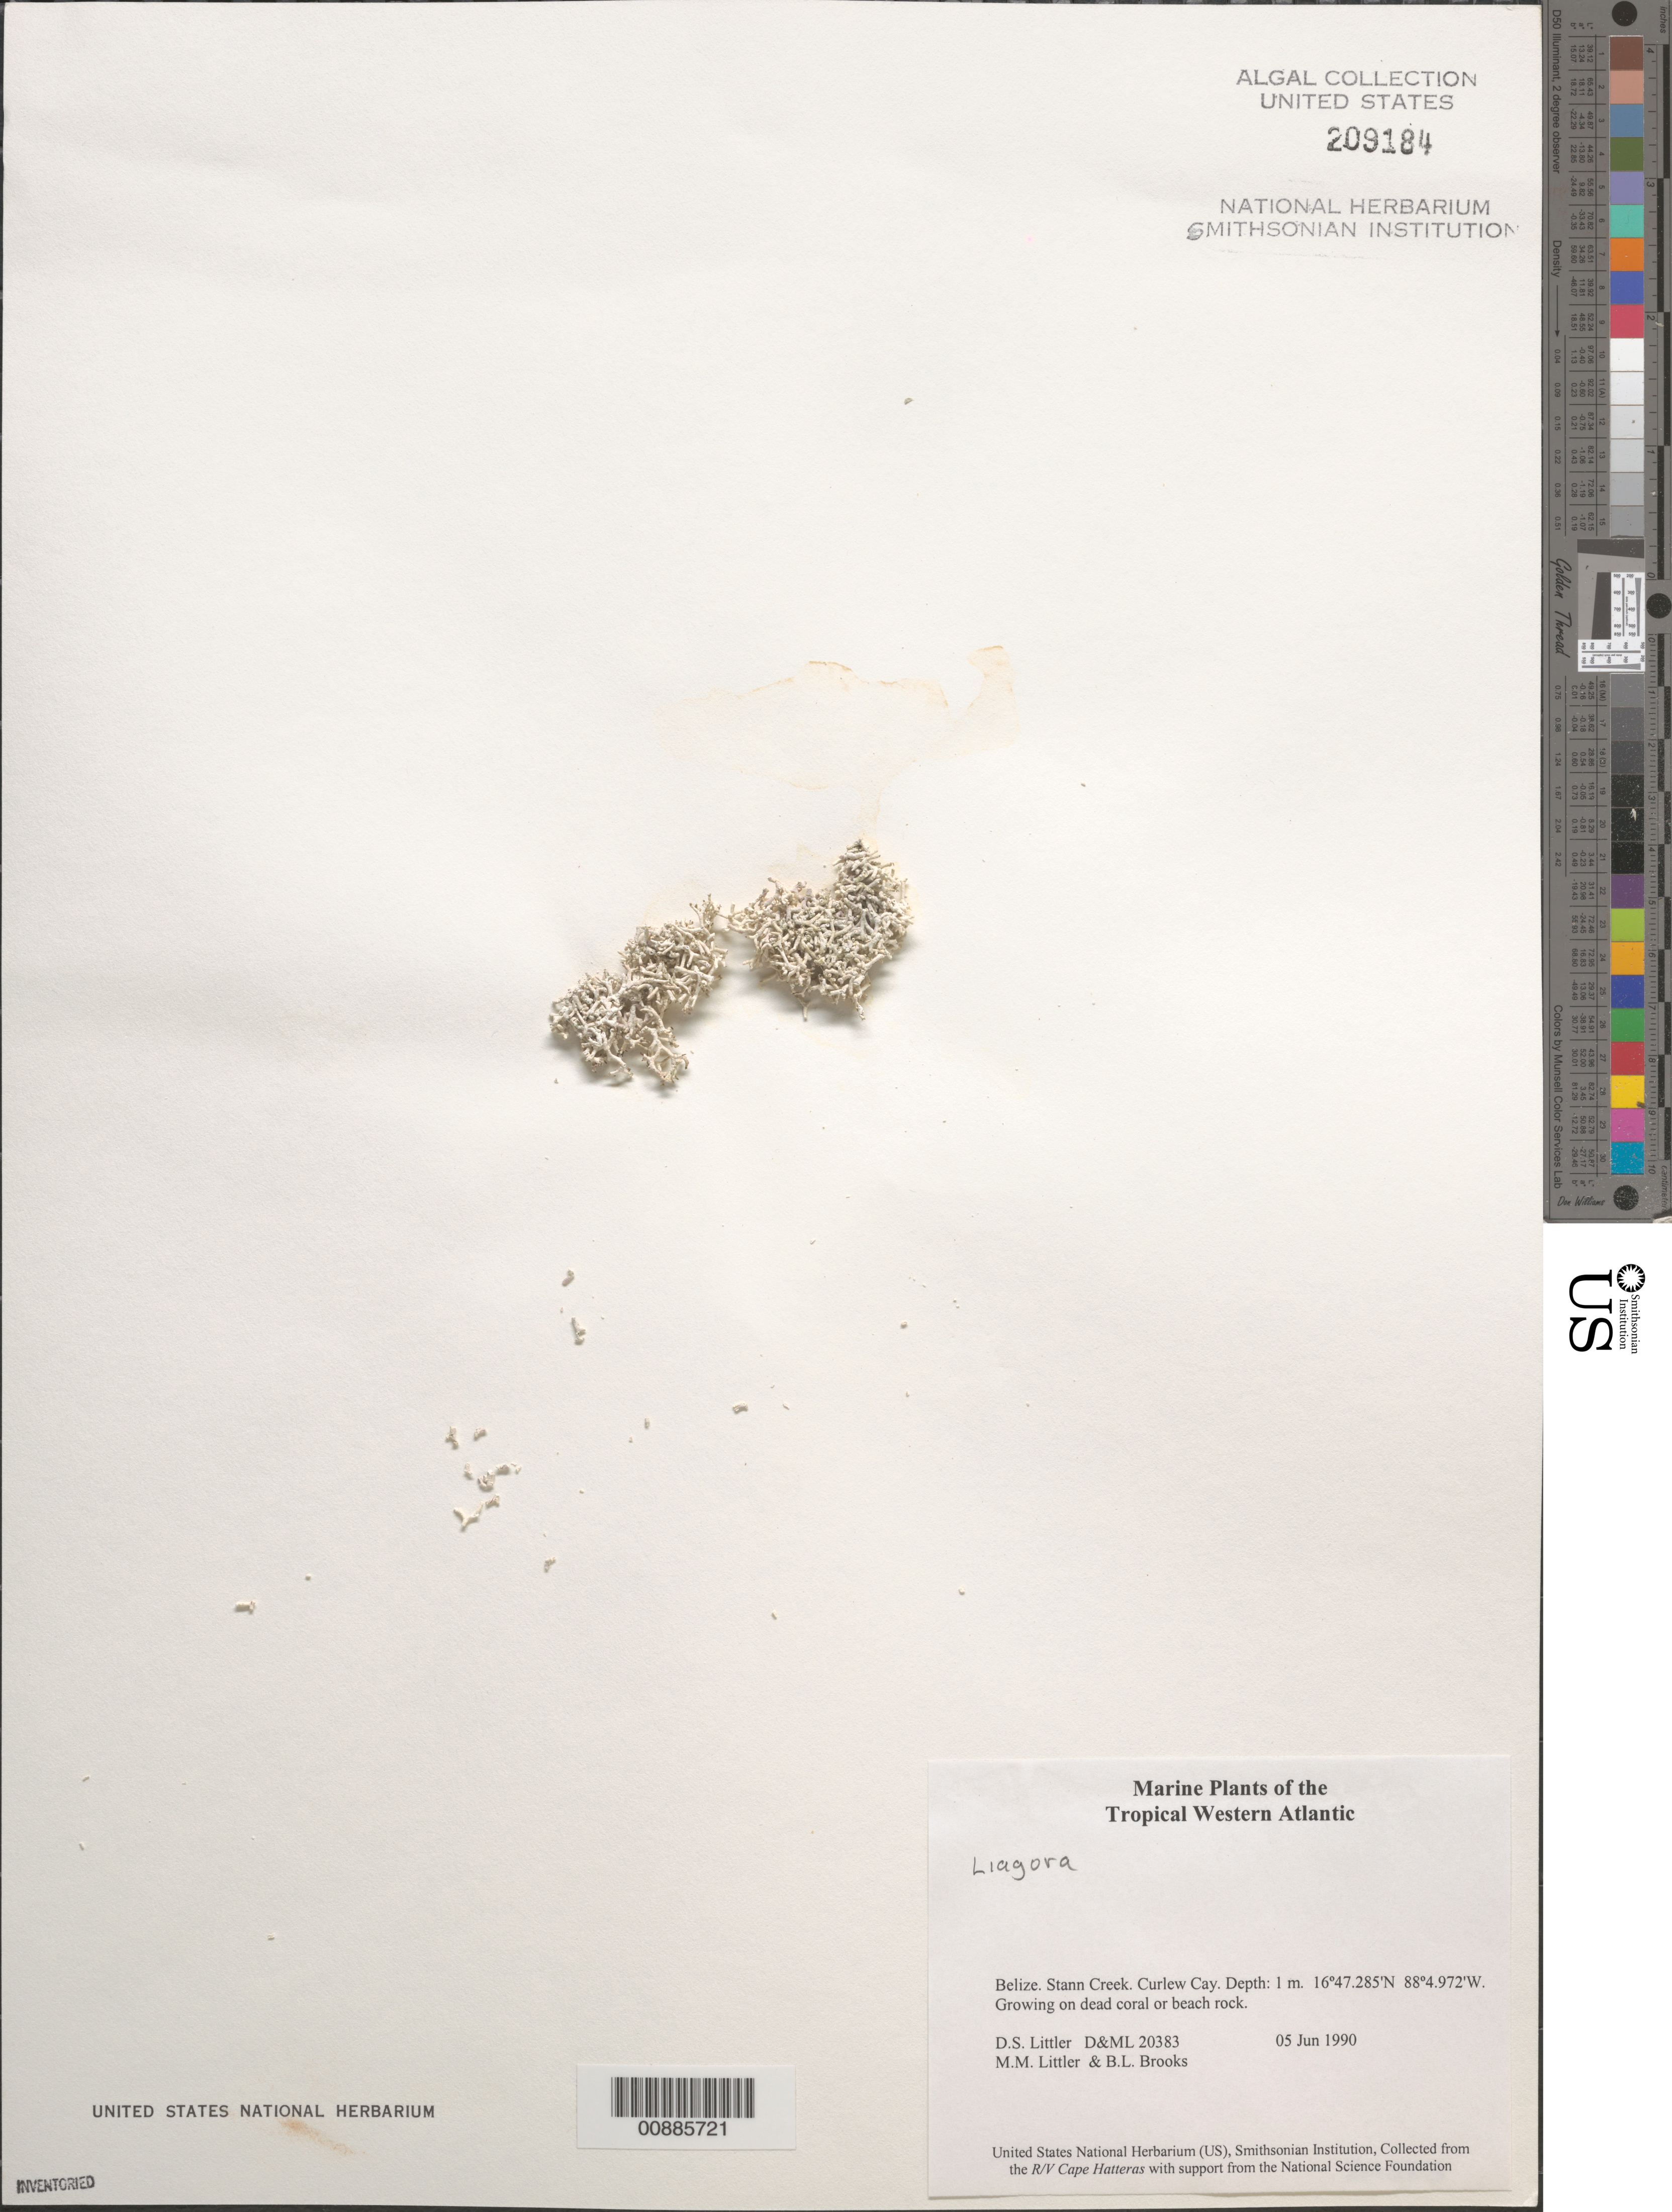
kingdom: Plantae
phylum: Rhodophyta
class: Florideophyceae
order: Nemaliales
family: Liagoraceae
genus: Liagora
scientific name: Liagora sp.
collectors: D. S. Littler, M. M. Littler & B. Brooks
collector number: D&ML 20383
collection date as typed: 05 Jun 1990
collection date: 1990-06-05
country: Belize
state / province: Stann Creek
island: Curlew Cay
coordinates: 16 47.285'N, 88 4.972'W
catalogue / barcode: US 209184